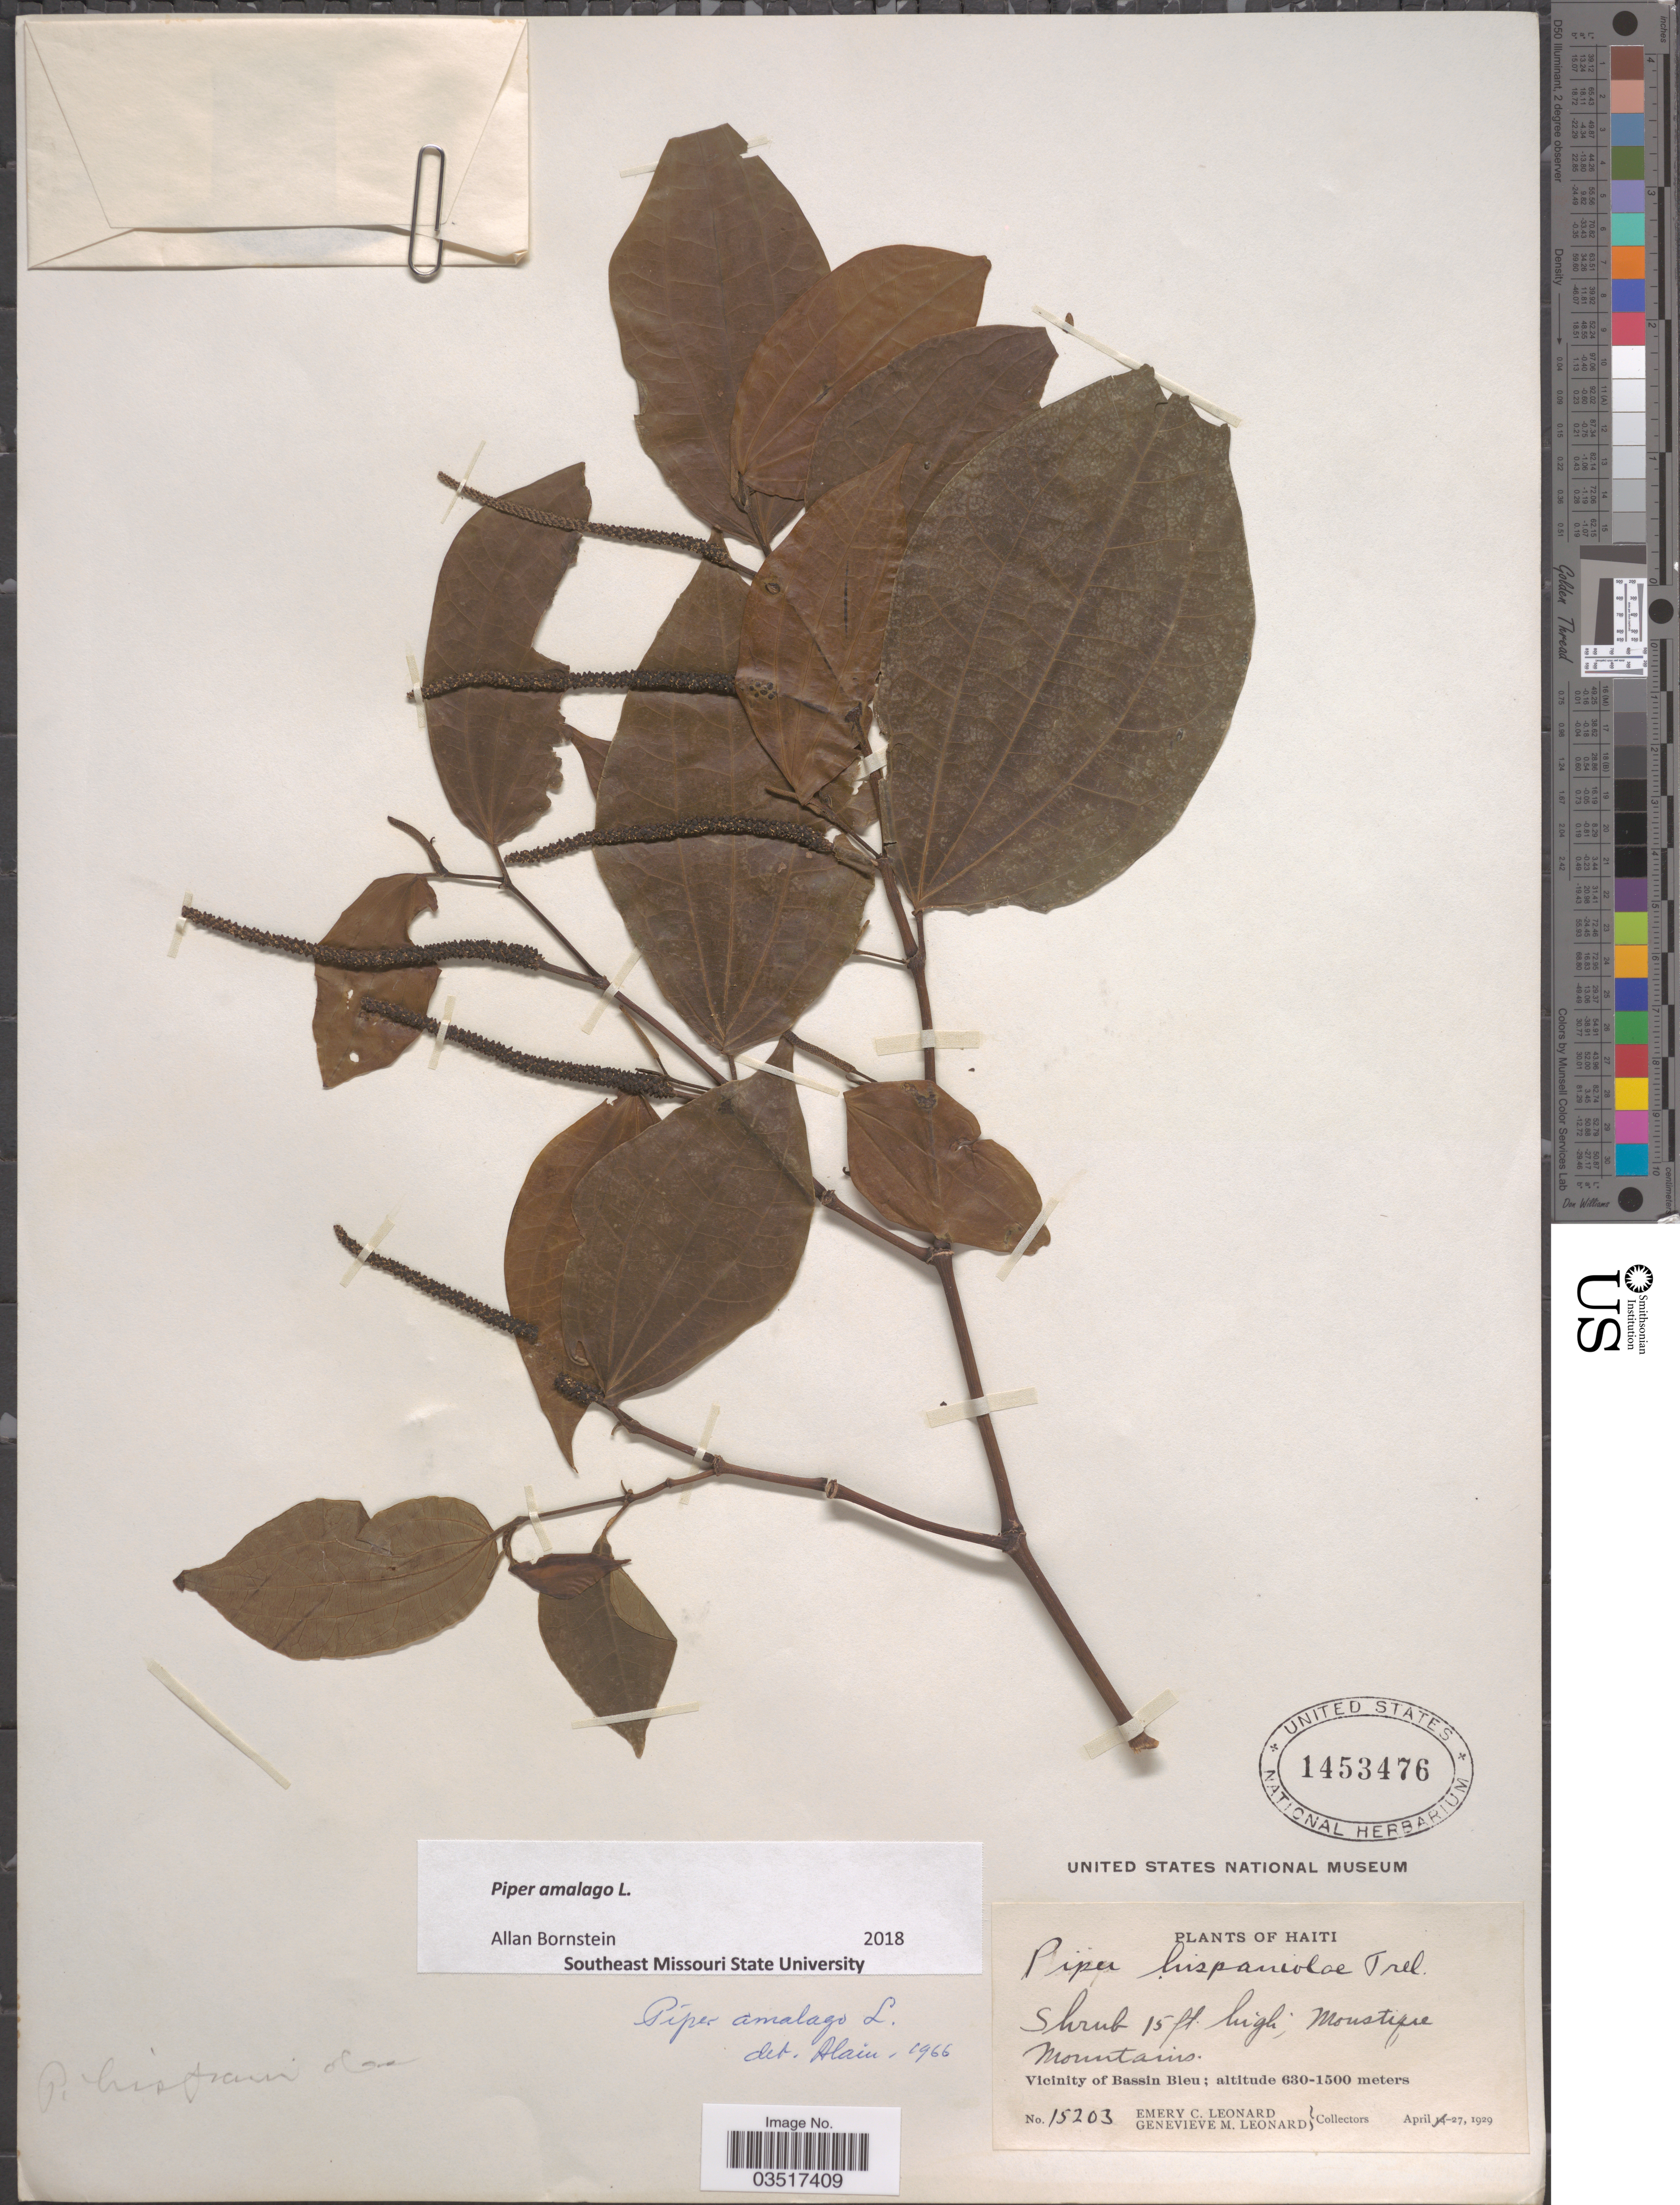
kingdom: Plantae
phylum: Tracheophyta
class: Magnoliopsida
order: Piperales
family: Piperaceae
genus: Piper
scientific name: Piper amalago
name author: L.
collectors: E. C. Leonard & G. M. Leonard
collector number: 15203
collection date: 1929-04-27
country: Haiti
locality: Moustique Mountains. Vicinity of Bassin Blue.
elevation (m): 630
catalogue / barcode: US 1453476